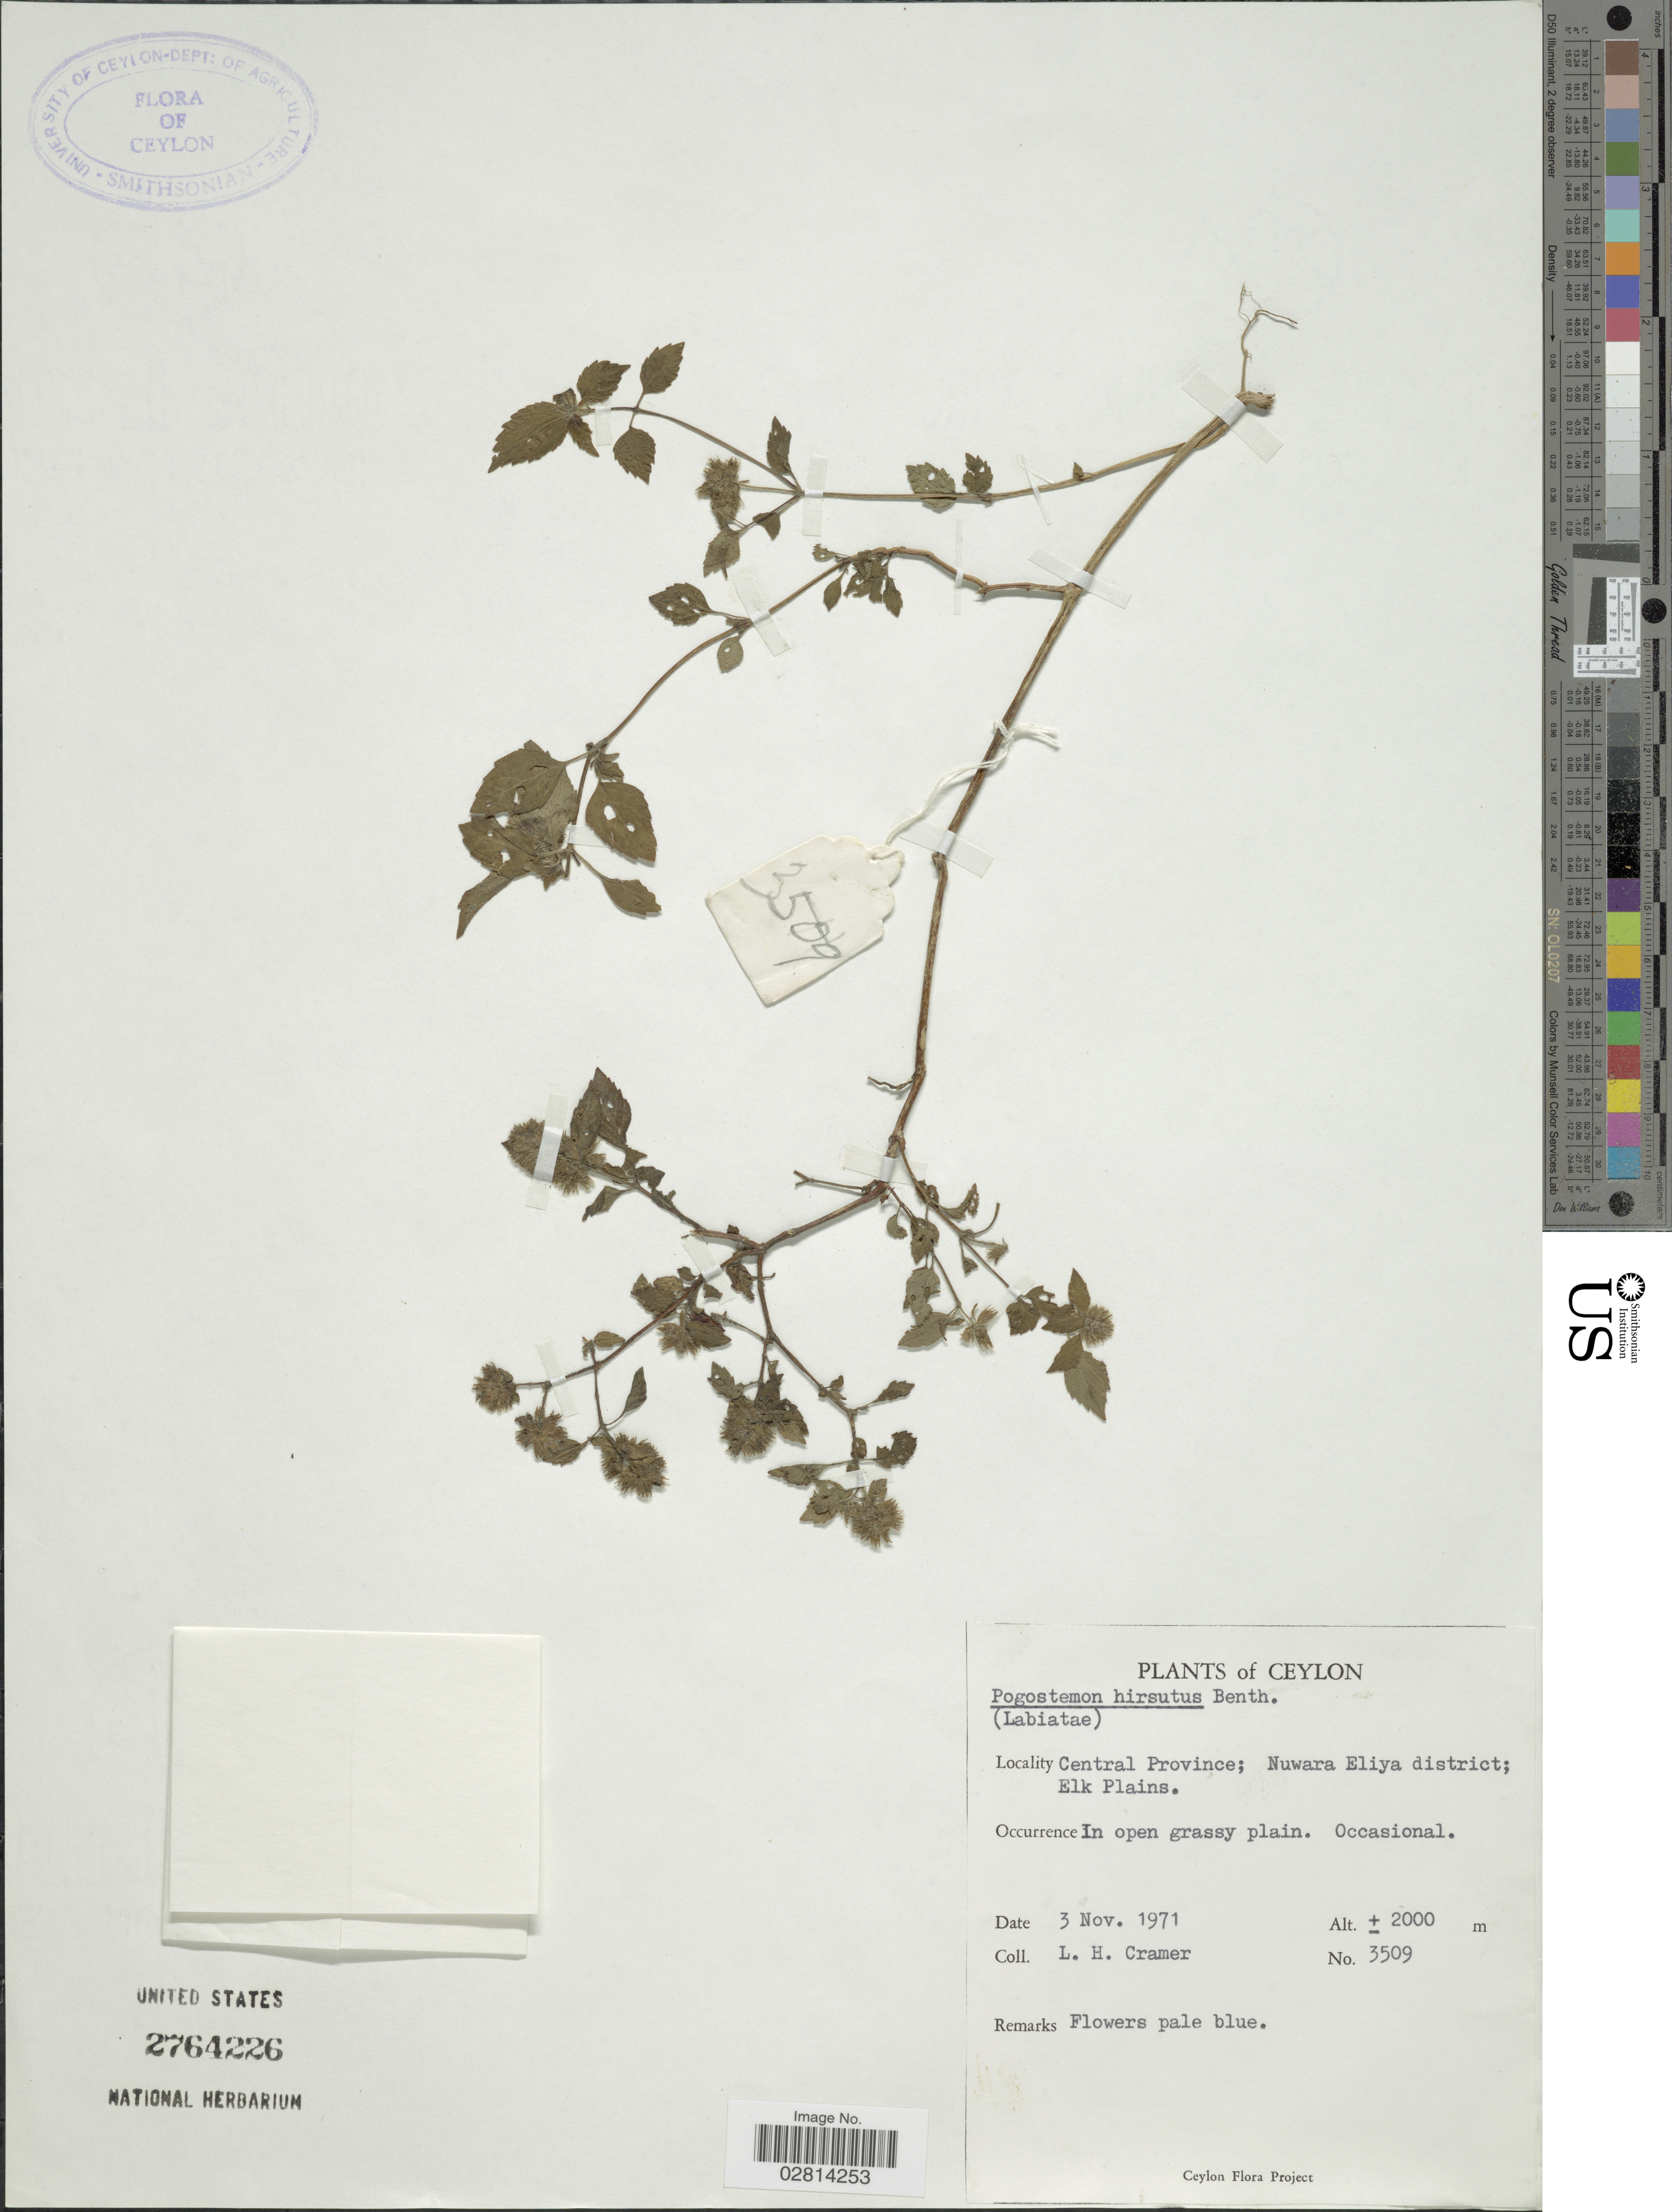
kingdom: Plantae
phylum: Tracheophyta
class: Magnoliopsida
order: Lamiales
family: Lamiaceae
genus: Pogostemon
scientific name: Pogostemon hirsutus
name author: Benth.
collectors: L. H. Cramer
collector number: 3509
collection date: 1971-11-03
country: Sri Lanka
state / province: Central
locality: Ceylon. Nuwara Eliya district; Elk Plains.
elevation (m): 2000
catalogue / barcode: US 2764226